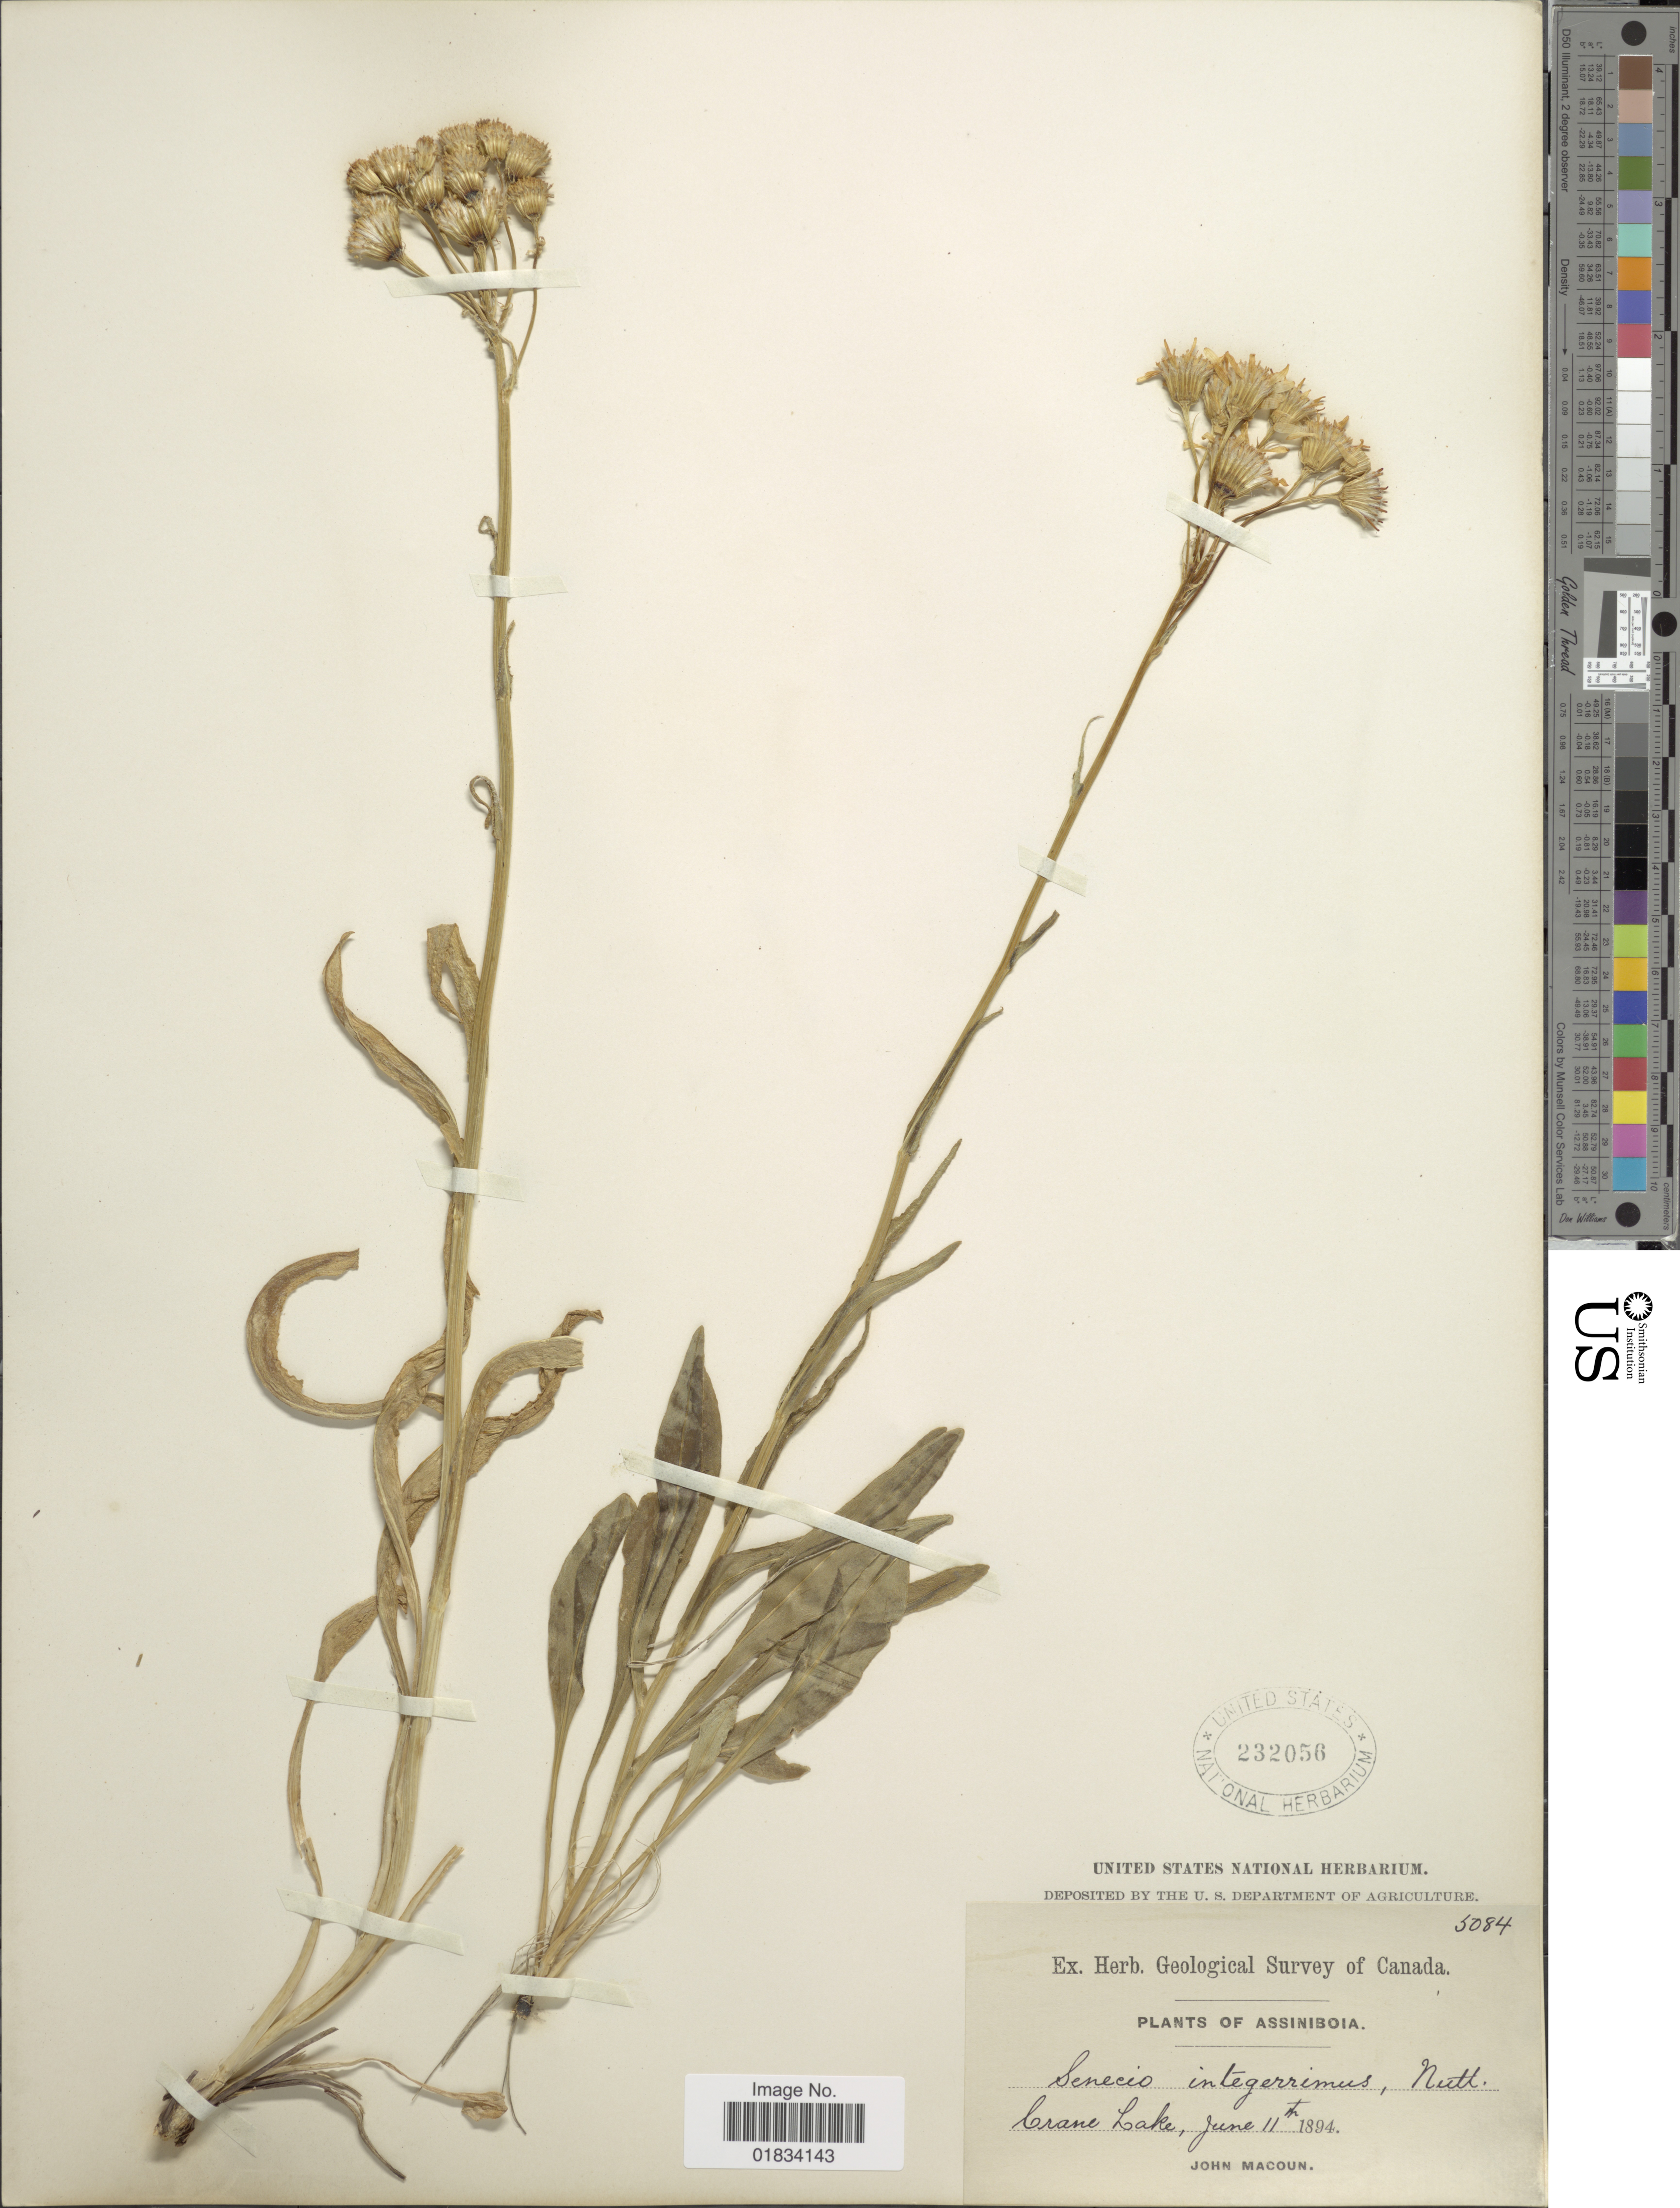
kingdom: Plantae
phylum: Tracheophyta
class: Magnoliopsida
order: Asterales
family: Asteraceae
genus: Senecio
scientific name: Senecio integerrimus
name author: Nutt.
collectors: J. Macoun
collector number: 5084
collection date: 1894-06-11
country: Canada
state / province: Saskatchewan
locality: Assiniboia, Crane Lake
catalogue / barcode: US 232056